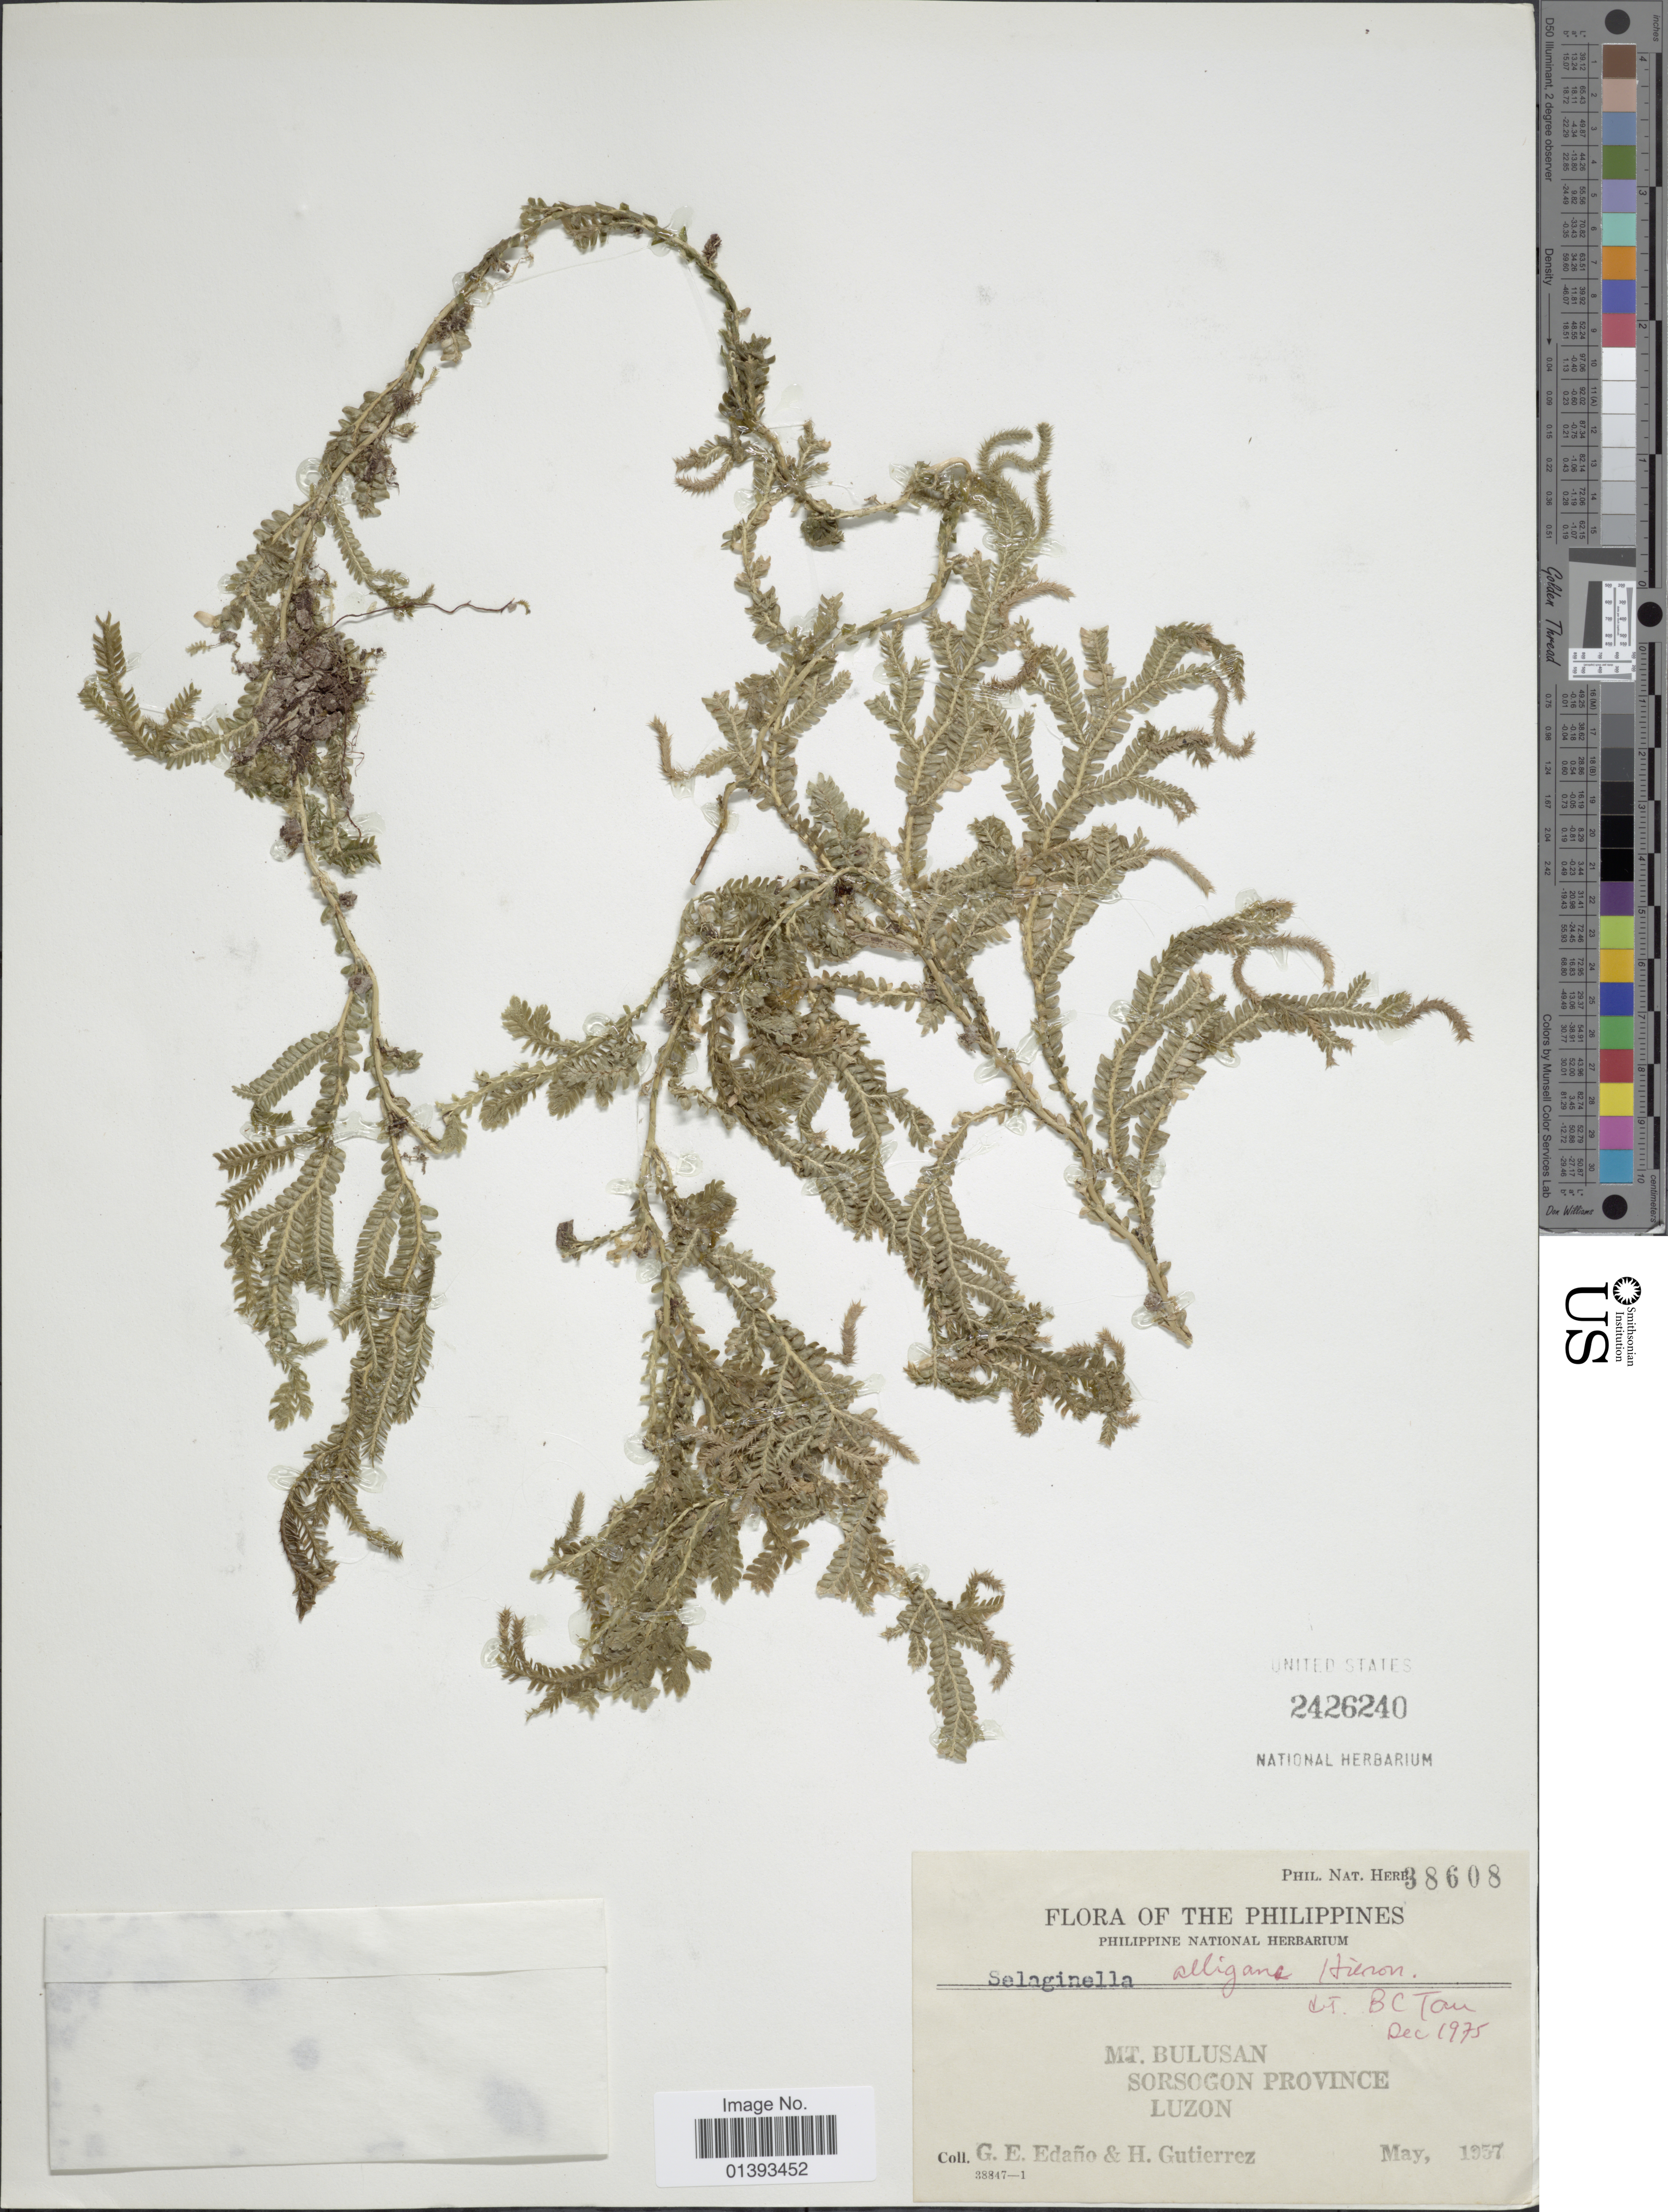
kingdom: Plantae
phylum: Tracheophyta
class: Lycopodiopsida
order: Selaginellales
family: Selaginellaceae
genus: Selaginella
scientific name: Selaginella alligans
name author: Hieron.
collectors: G. E. Edaño & H. Gutierrez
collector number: Phil. Nat. Herb 38608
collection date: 1957-05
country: Philippines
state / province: Central Luzon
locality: Mt. Bulusan, Sorsogon province, Luzon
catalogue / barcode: US 2426240